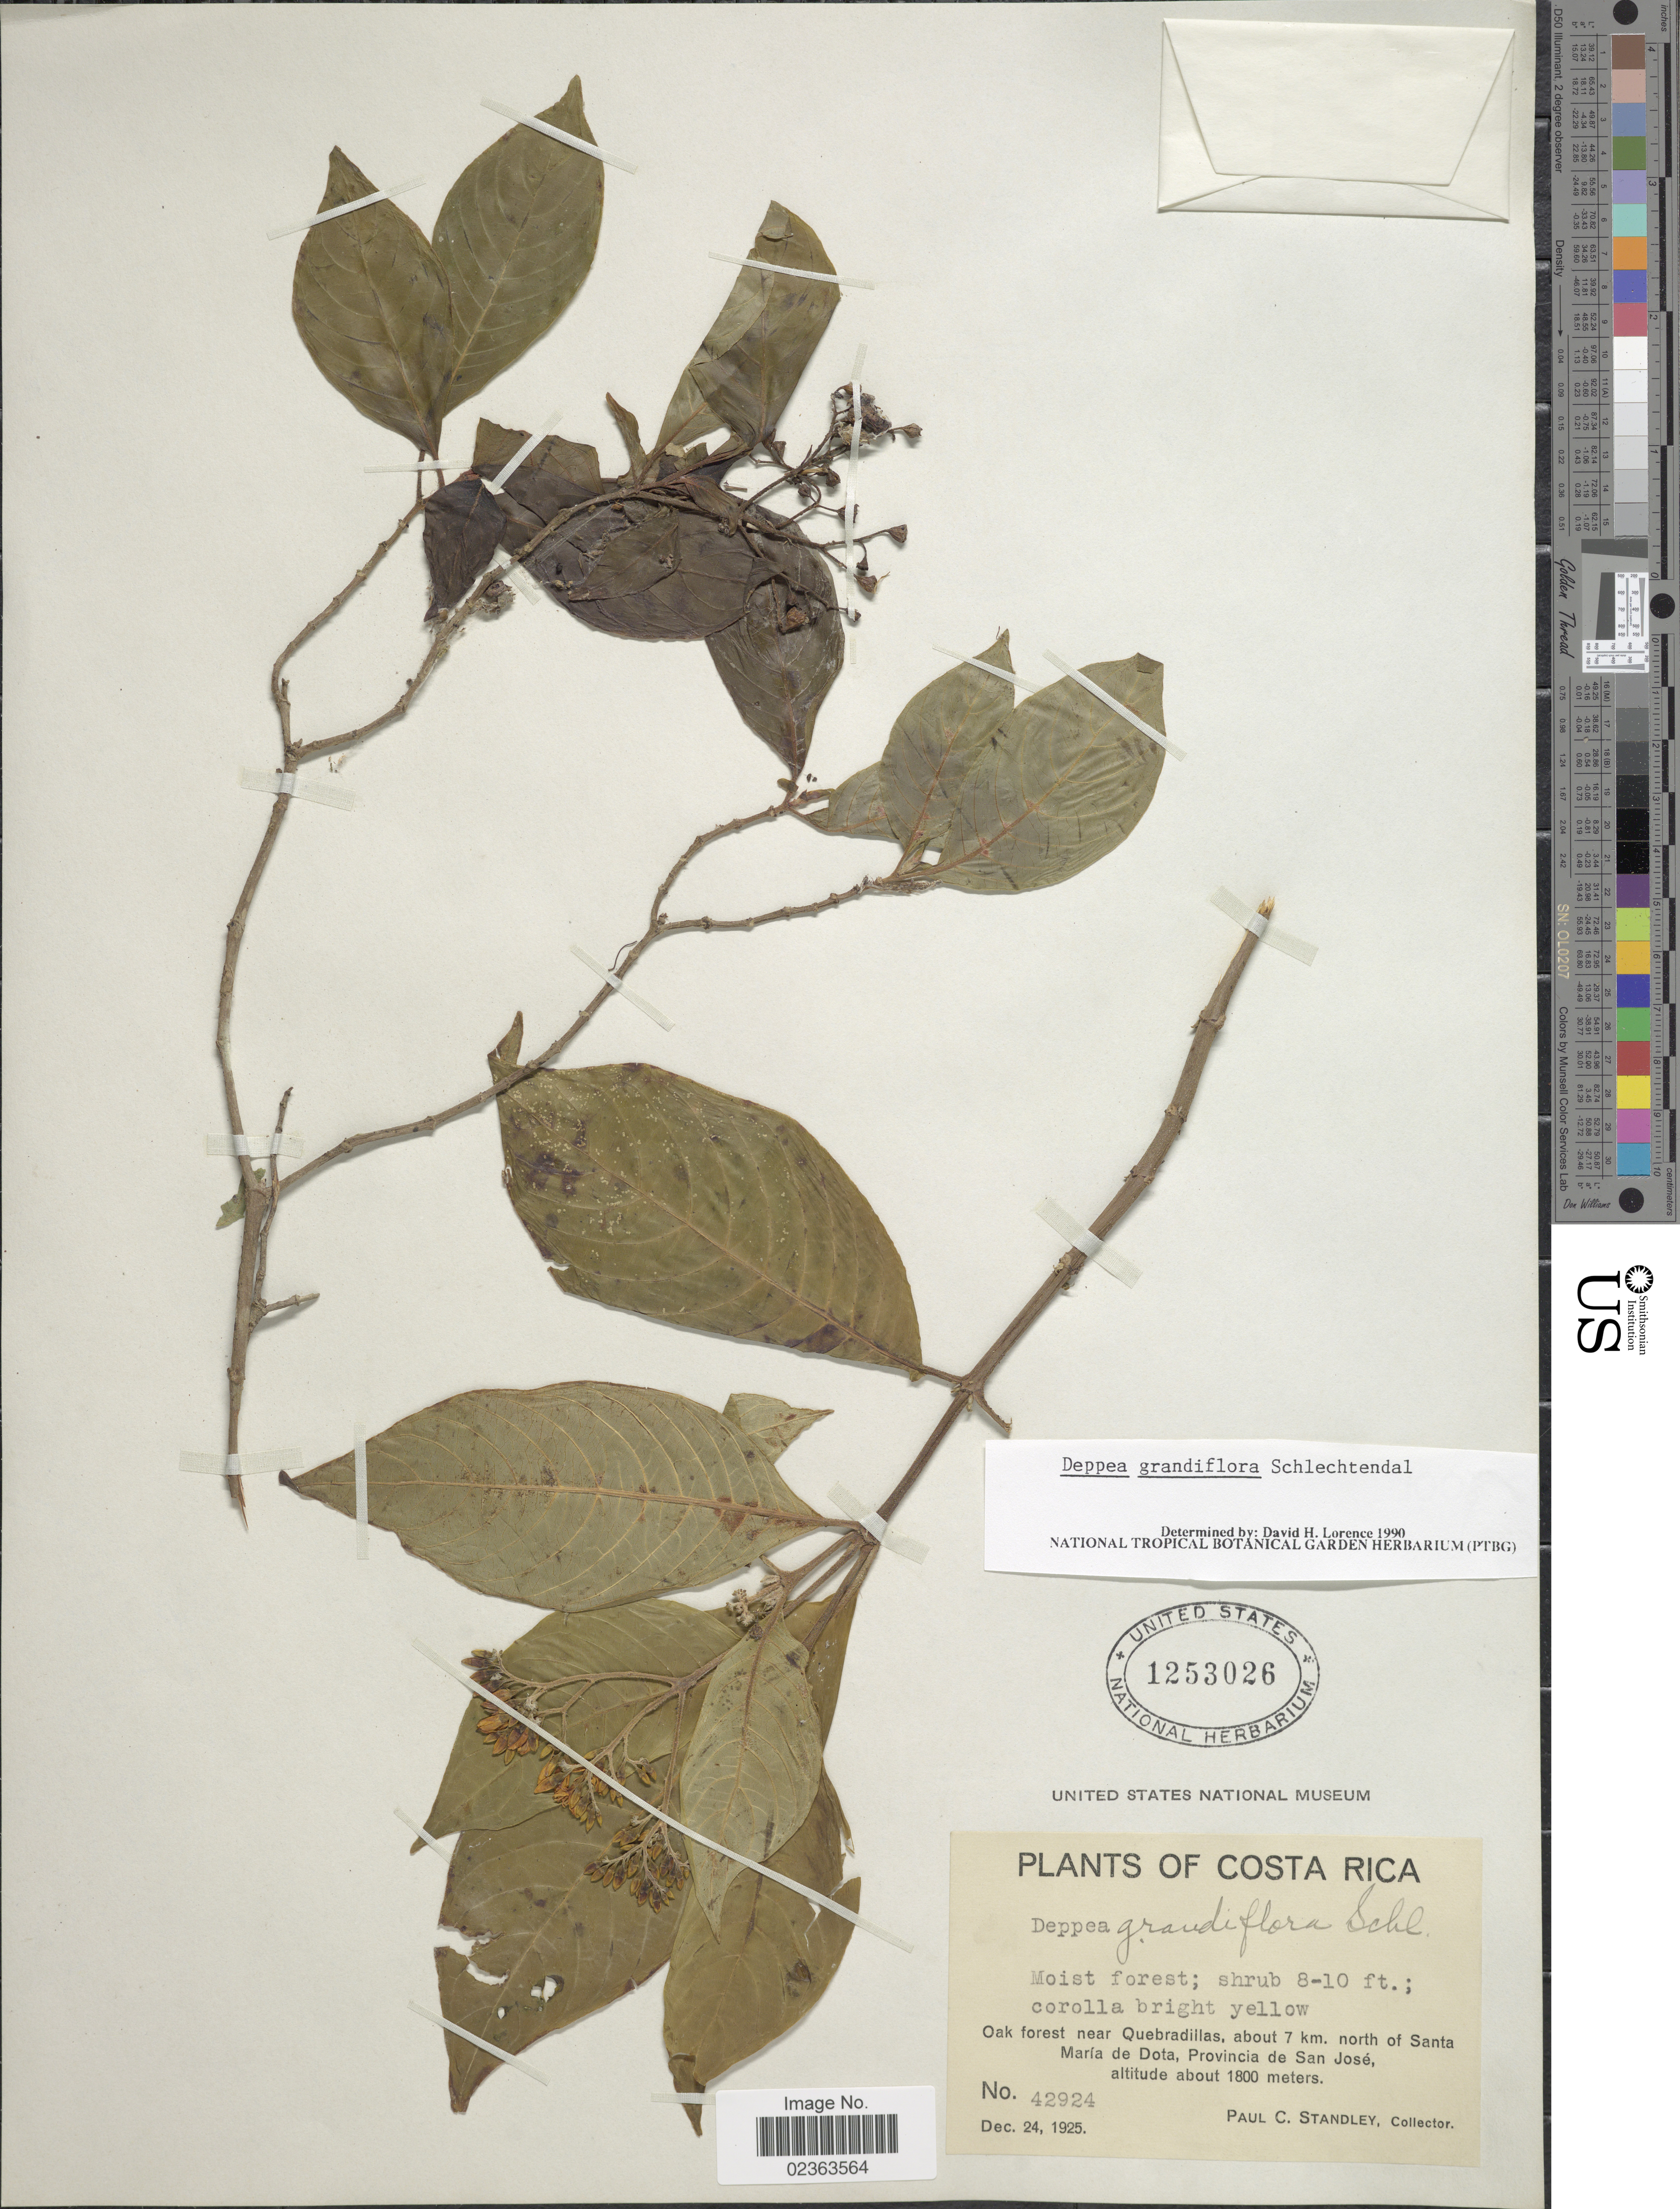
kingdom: Plantae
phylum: Tracheophyta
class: Magnoliopsida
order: Gentianales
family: Rubiaceae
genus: Deppea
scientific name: Deppea grandiflora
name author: Schltdl.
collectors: P. C. Standley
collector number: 42924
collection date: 1925-12-24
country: Costa Rica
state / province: San José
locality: Moist forest, Oak forest near Quebradillas, about 7 km north of Santa María de Dota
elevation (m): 1800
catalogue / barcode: US 1253026